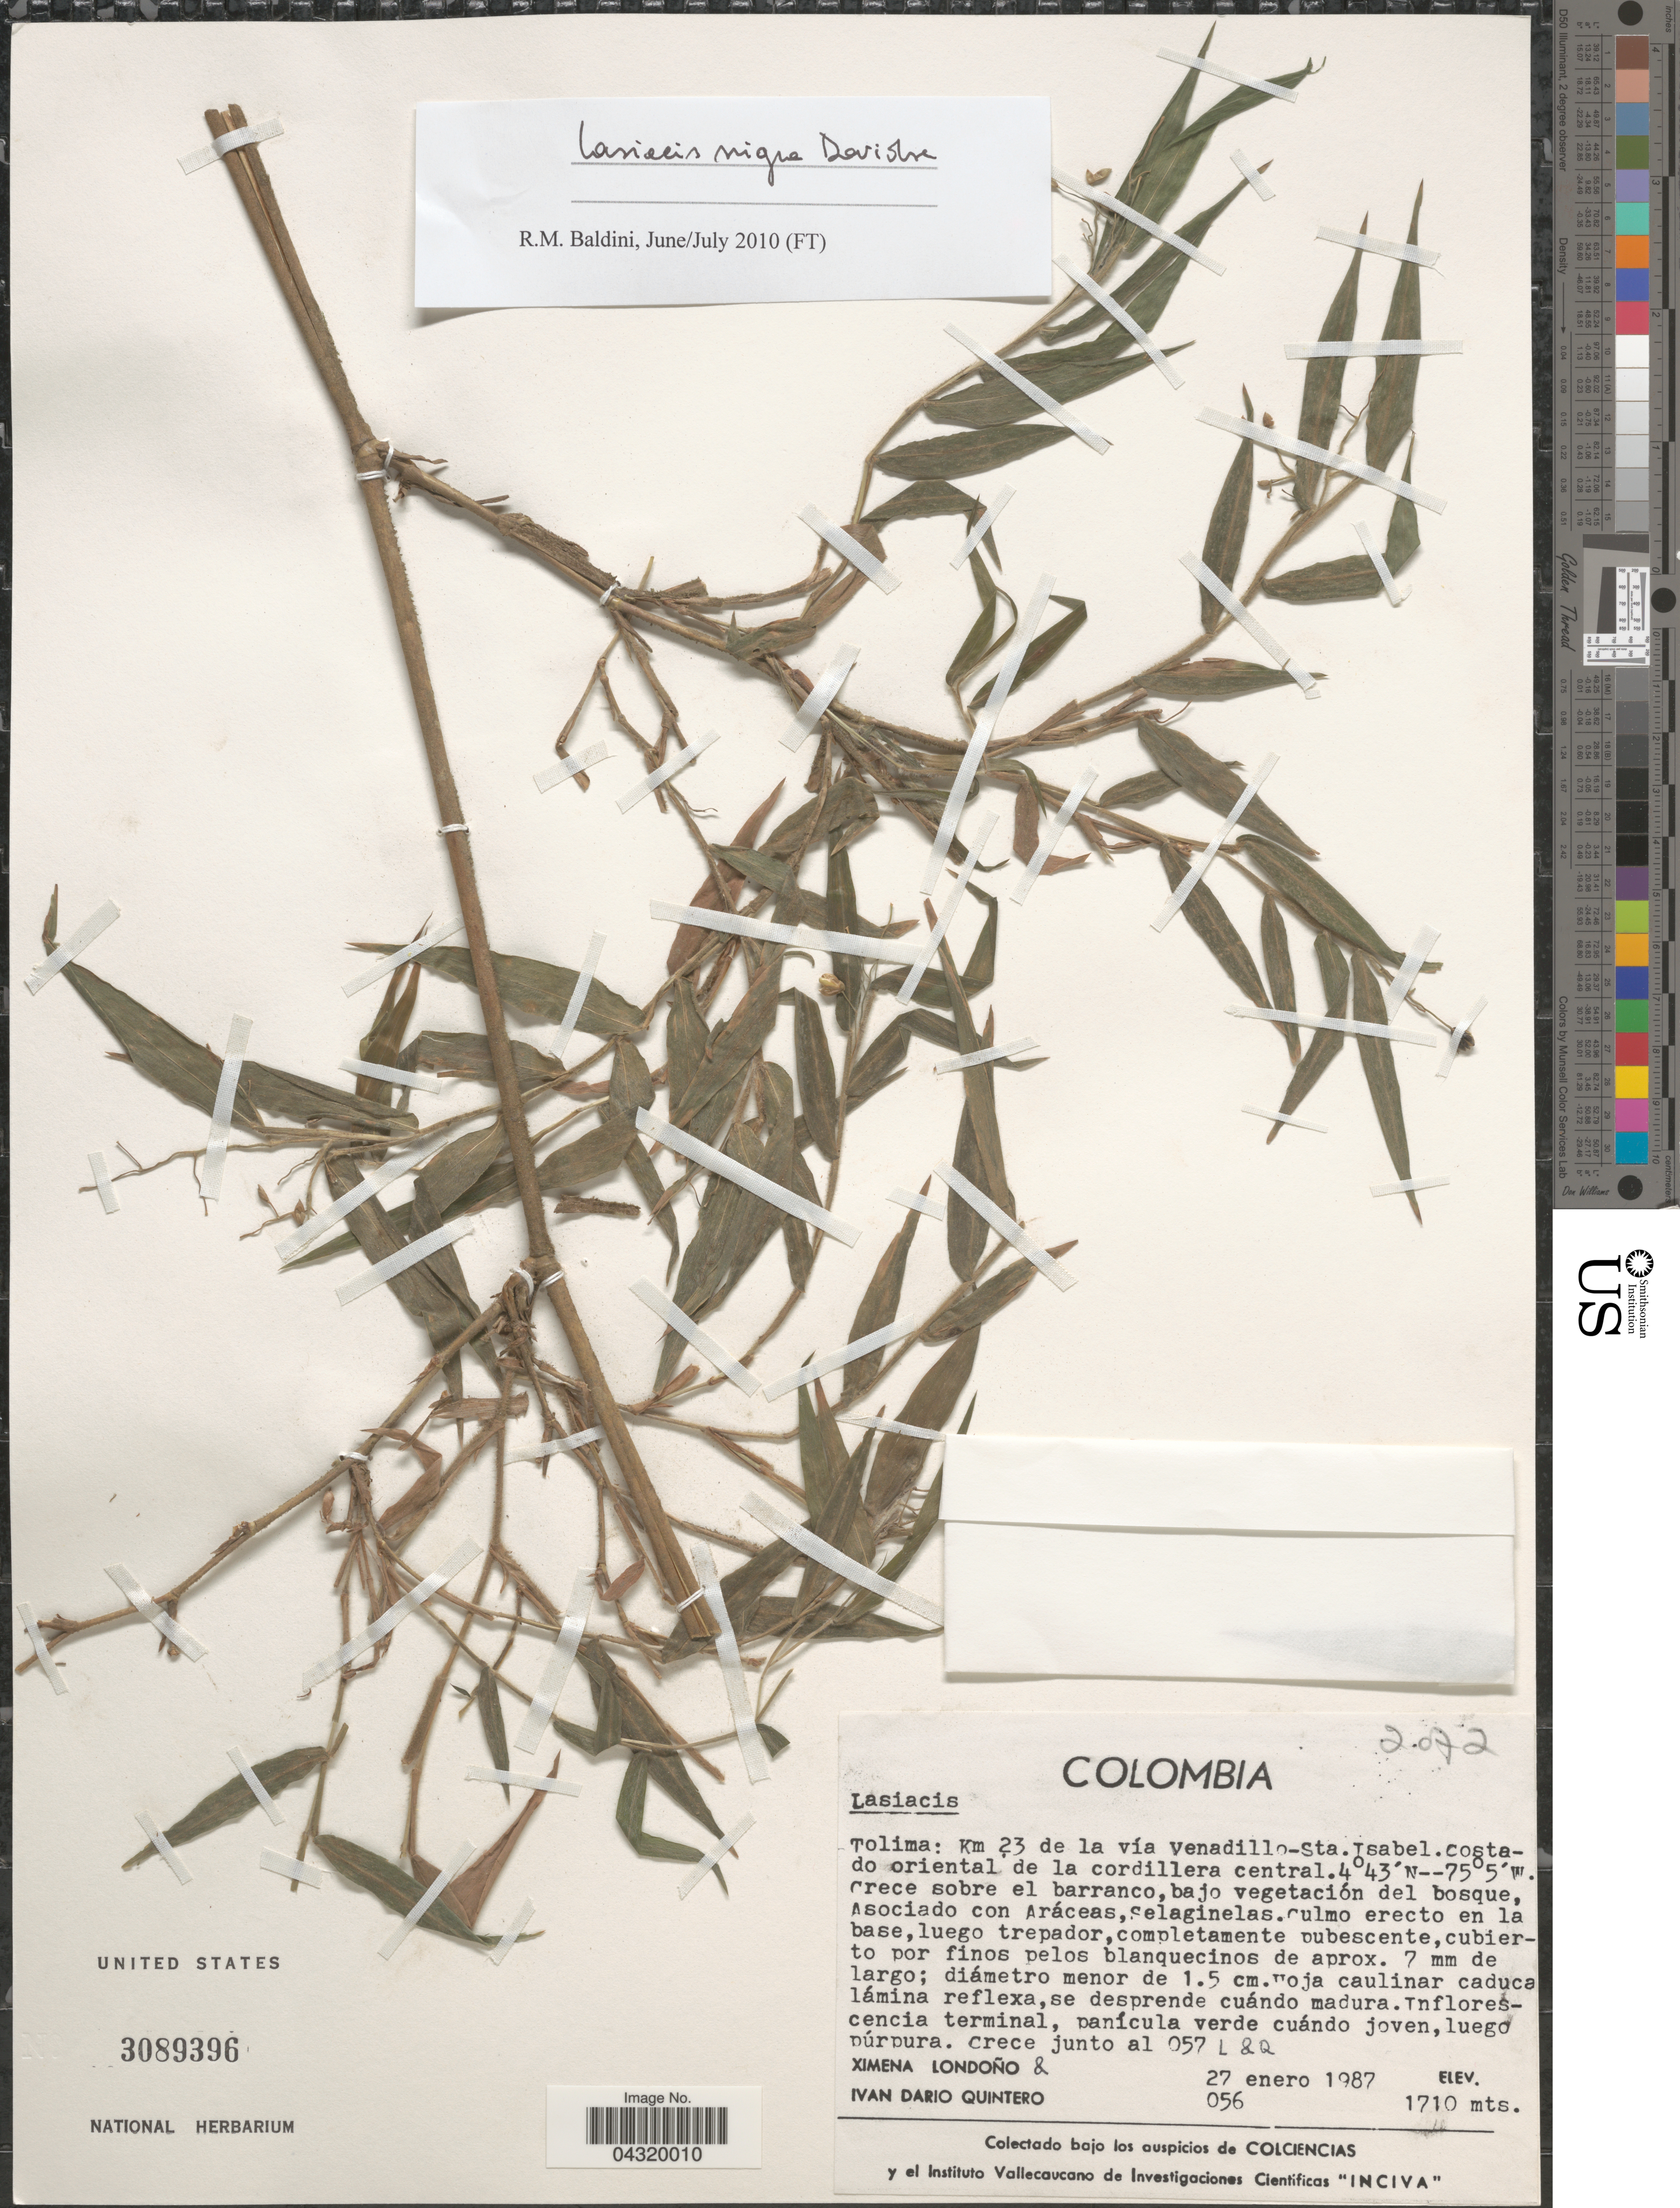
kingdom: Plantae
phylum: Tracheophyta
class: Liliopsida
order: Poales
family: Poaceae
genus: Lasiacis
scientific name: Lasiacis nigra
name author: Davidse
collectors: X. Londoño & I. Quintero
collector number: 056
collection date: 1987-01-27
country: Colombia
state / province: Tolima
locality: Km 23 de la vía Venadillo-Sta.Isabel.Costado oriental de la cordillera central.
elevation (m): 1710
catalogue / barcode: US 3089396